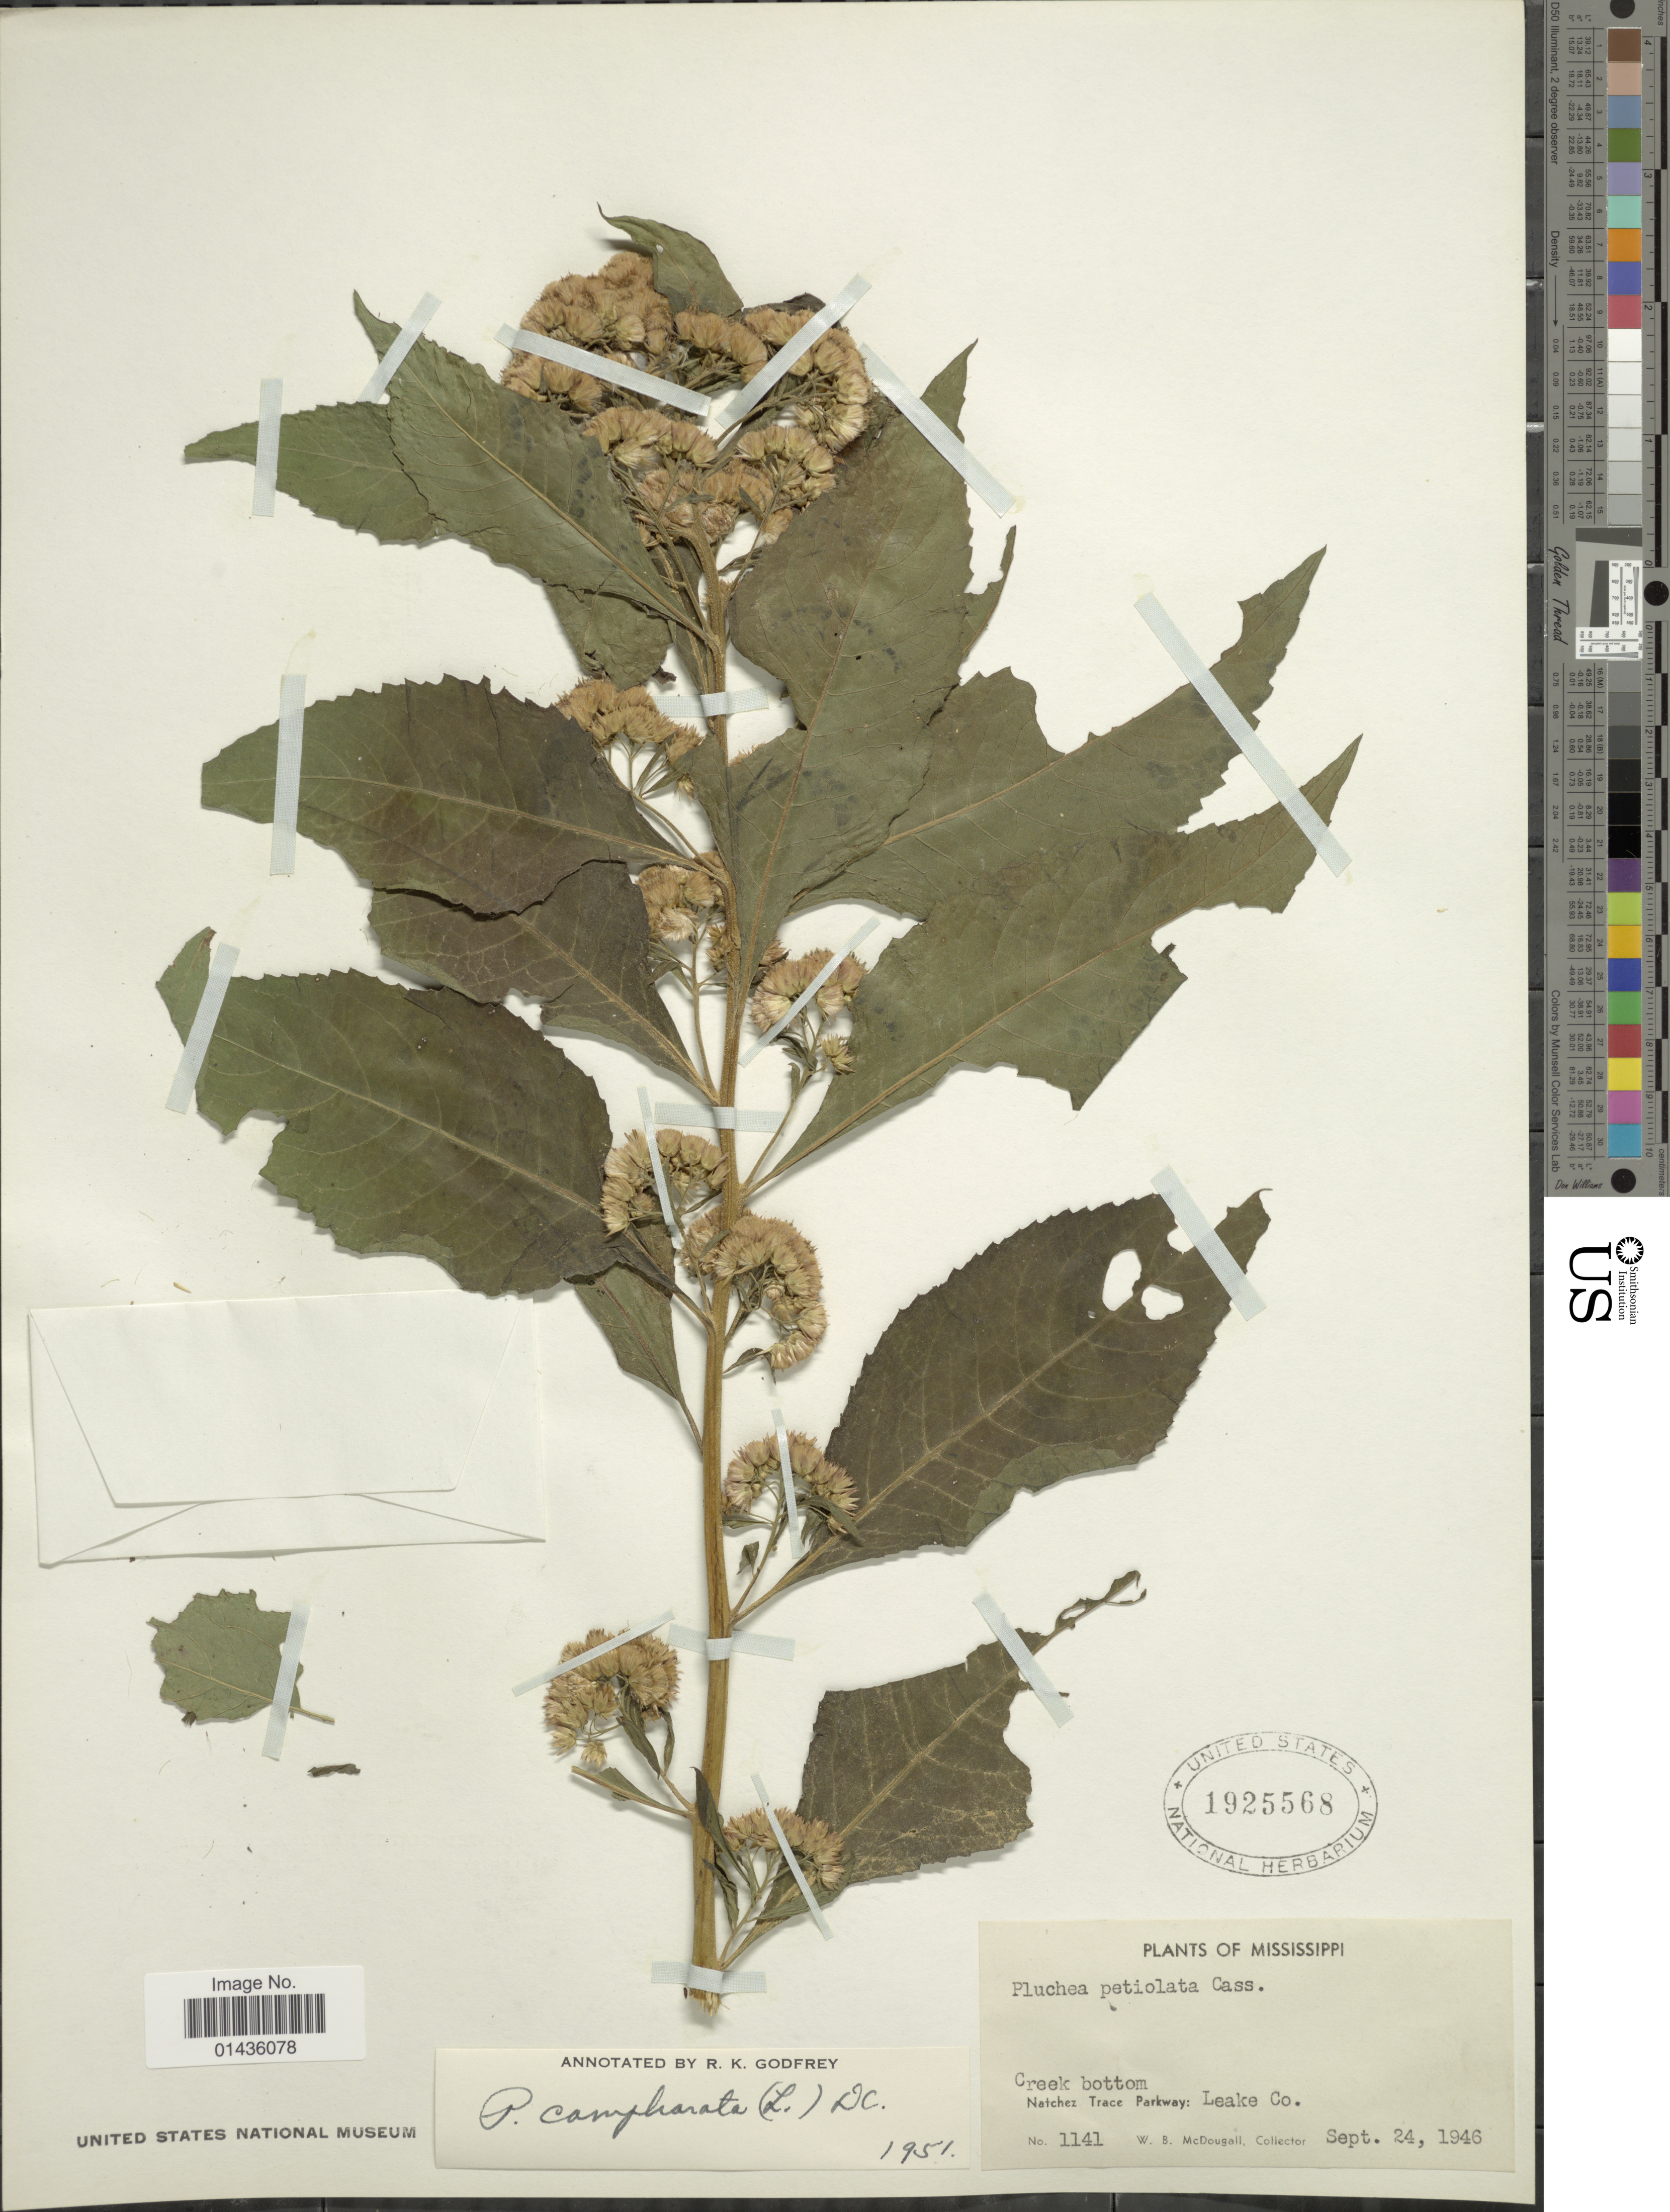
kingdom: Plantae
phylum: Tracheophyta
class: Magnoliopsida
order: Asterales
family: Asteraceae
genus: Pluchea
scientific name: Pluchea camphorata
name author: (L.) DC.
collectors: W. B. McDougall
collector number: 1141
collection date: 1946-09-24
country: United States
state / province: Mississippi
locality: Creek bottom, Natchez Trace Parkway, Leake Co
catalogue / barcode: US 1925568